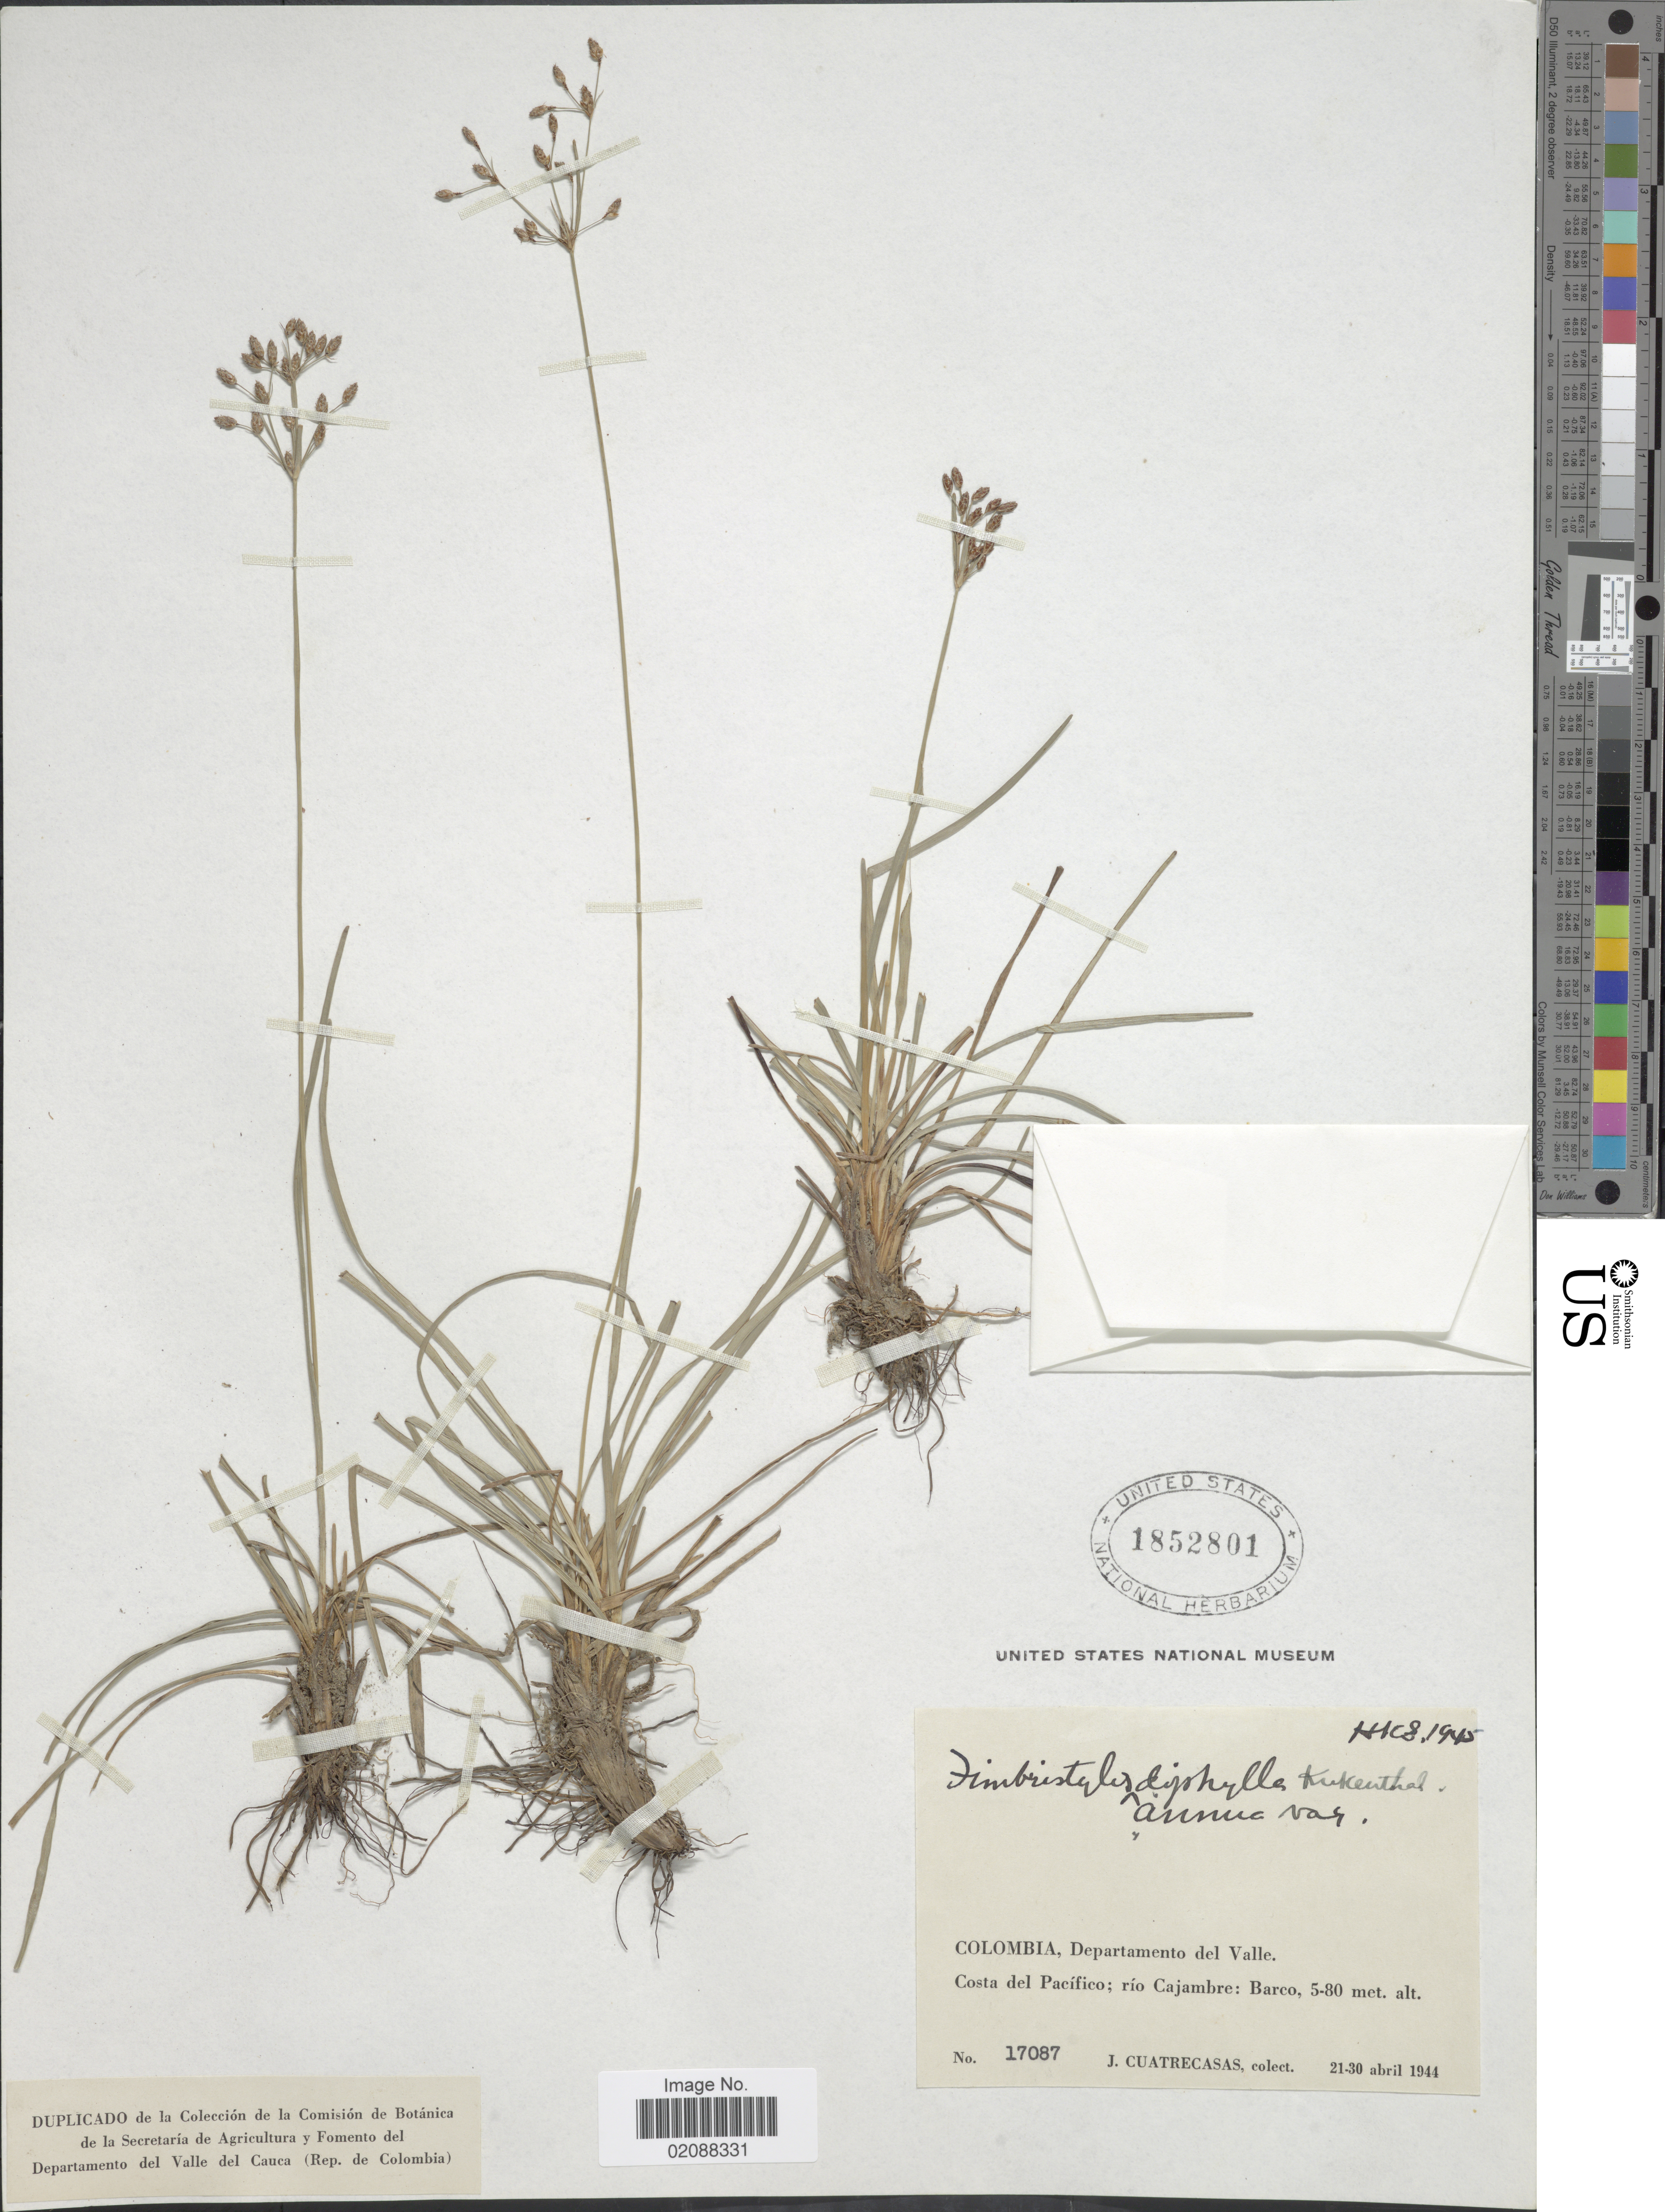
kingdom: Plantae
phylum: Tracheophyta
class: Liliopsida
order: Poales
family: Cyperaceae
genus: Fimbristylis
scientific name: Fimbristylis dichotoma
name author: (L.) Vahl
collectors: J. Cuatrecasas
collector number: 17087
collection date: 1944-04-21/1944-04-30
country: Colombia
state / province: Valle del Cauca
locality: Departamento del Valle, Costa del Pacifico, Rio Cajambre, Barco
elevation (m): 5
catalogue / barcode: US 1852801